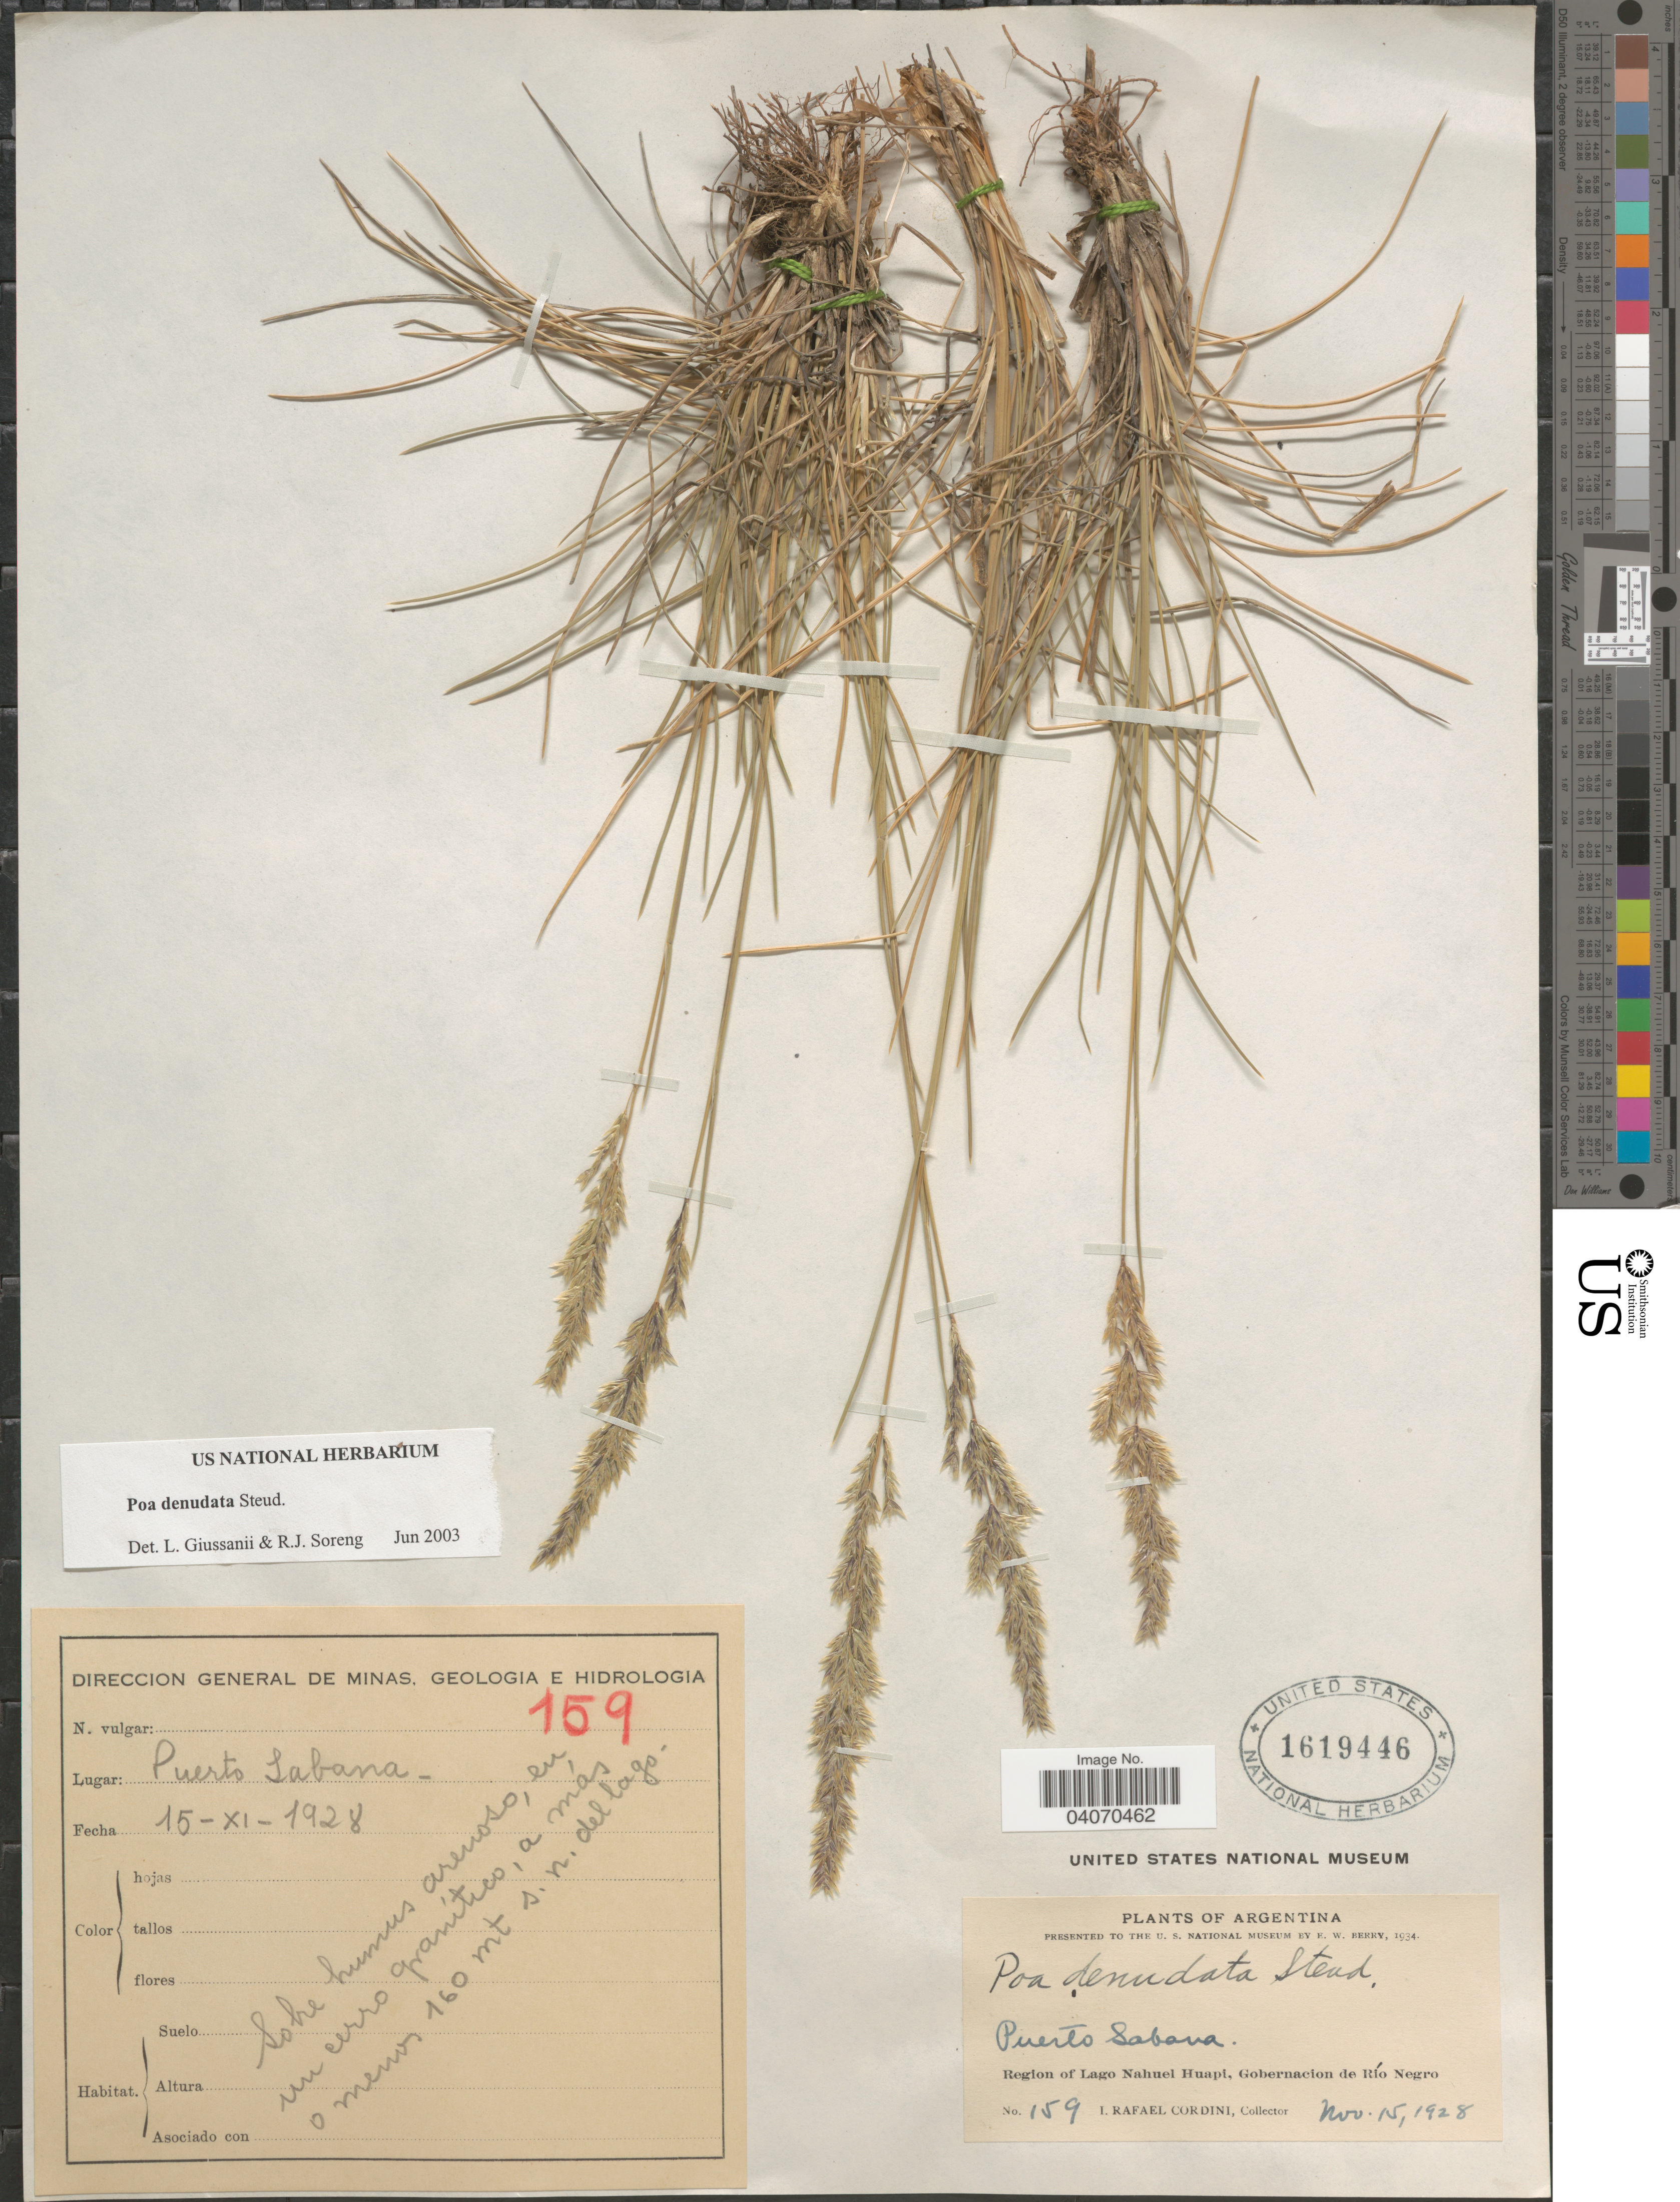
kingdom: Plantae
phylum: Tracheophyta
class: Liliopsida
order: Poales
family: Poaceae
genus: Poa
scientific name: Poa denudata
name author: Steud.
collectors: I. Cordini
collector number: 159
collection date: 1928-11-15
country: Argentina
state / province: Rio Negro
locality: Puerto Sabana. Region of Lago Nahuel Huapi, Gobernacion de Río Negro.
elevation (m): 160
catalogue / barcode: US 1619446